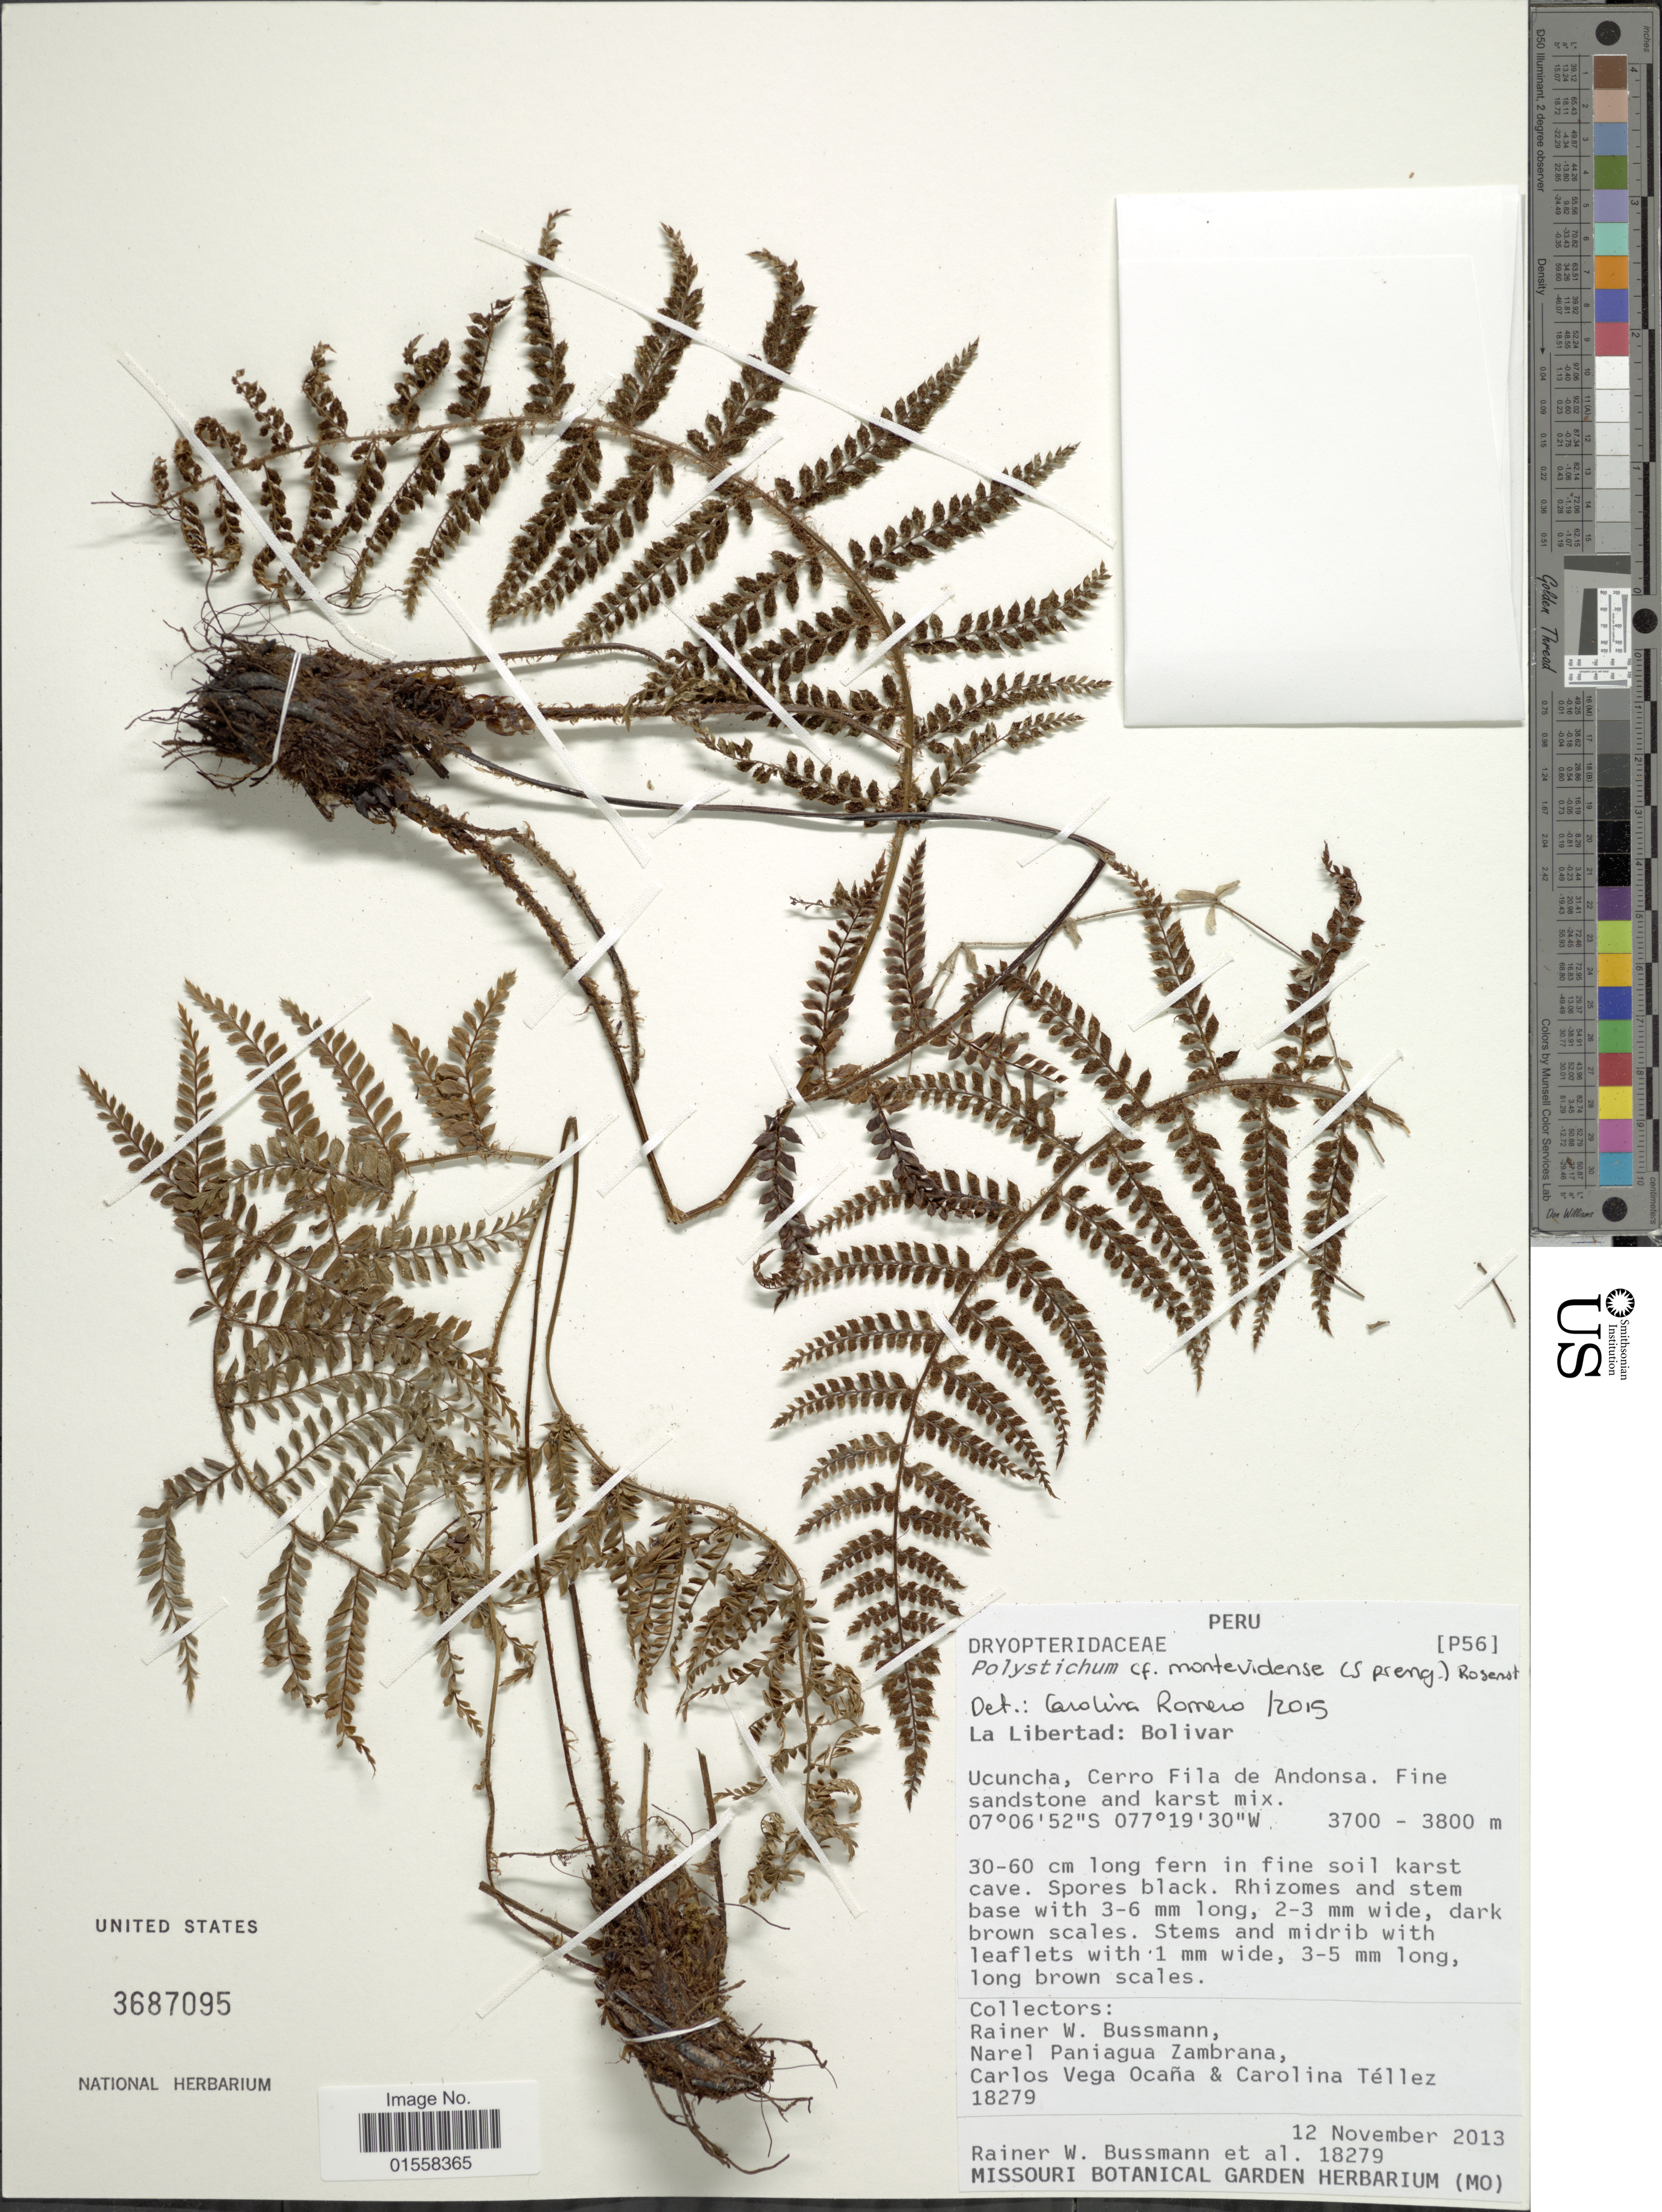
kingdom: Plantae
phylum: Tracheophyta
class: Polypodiopsida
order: Polypodiales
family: Dryopteridaceae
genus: Polystichum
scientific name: Polystichum montevidense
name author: (Spreng.) Rosenst.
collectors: R. W. Bussmann, N. Paniagua Zambrana, C. Vega Ocaña & C. Téllez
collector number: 18279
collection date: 2013-11-12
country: Peru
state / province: La Libertad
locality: Peru. La Libertad: Bolivar, Uncuncha, Cerro Fila de Andonsa.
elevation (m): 3700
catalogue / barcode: US 3687095